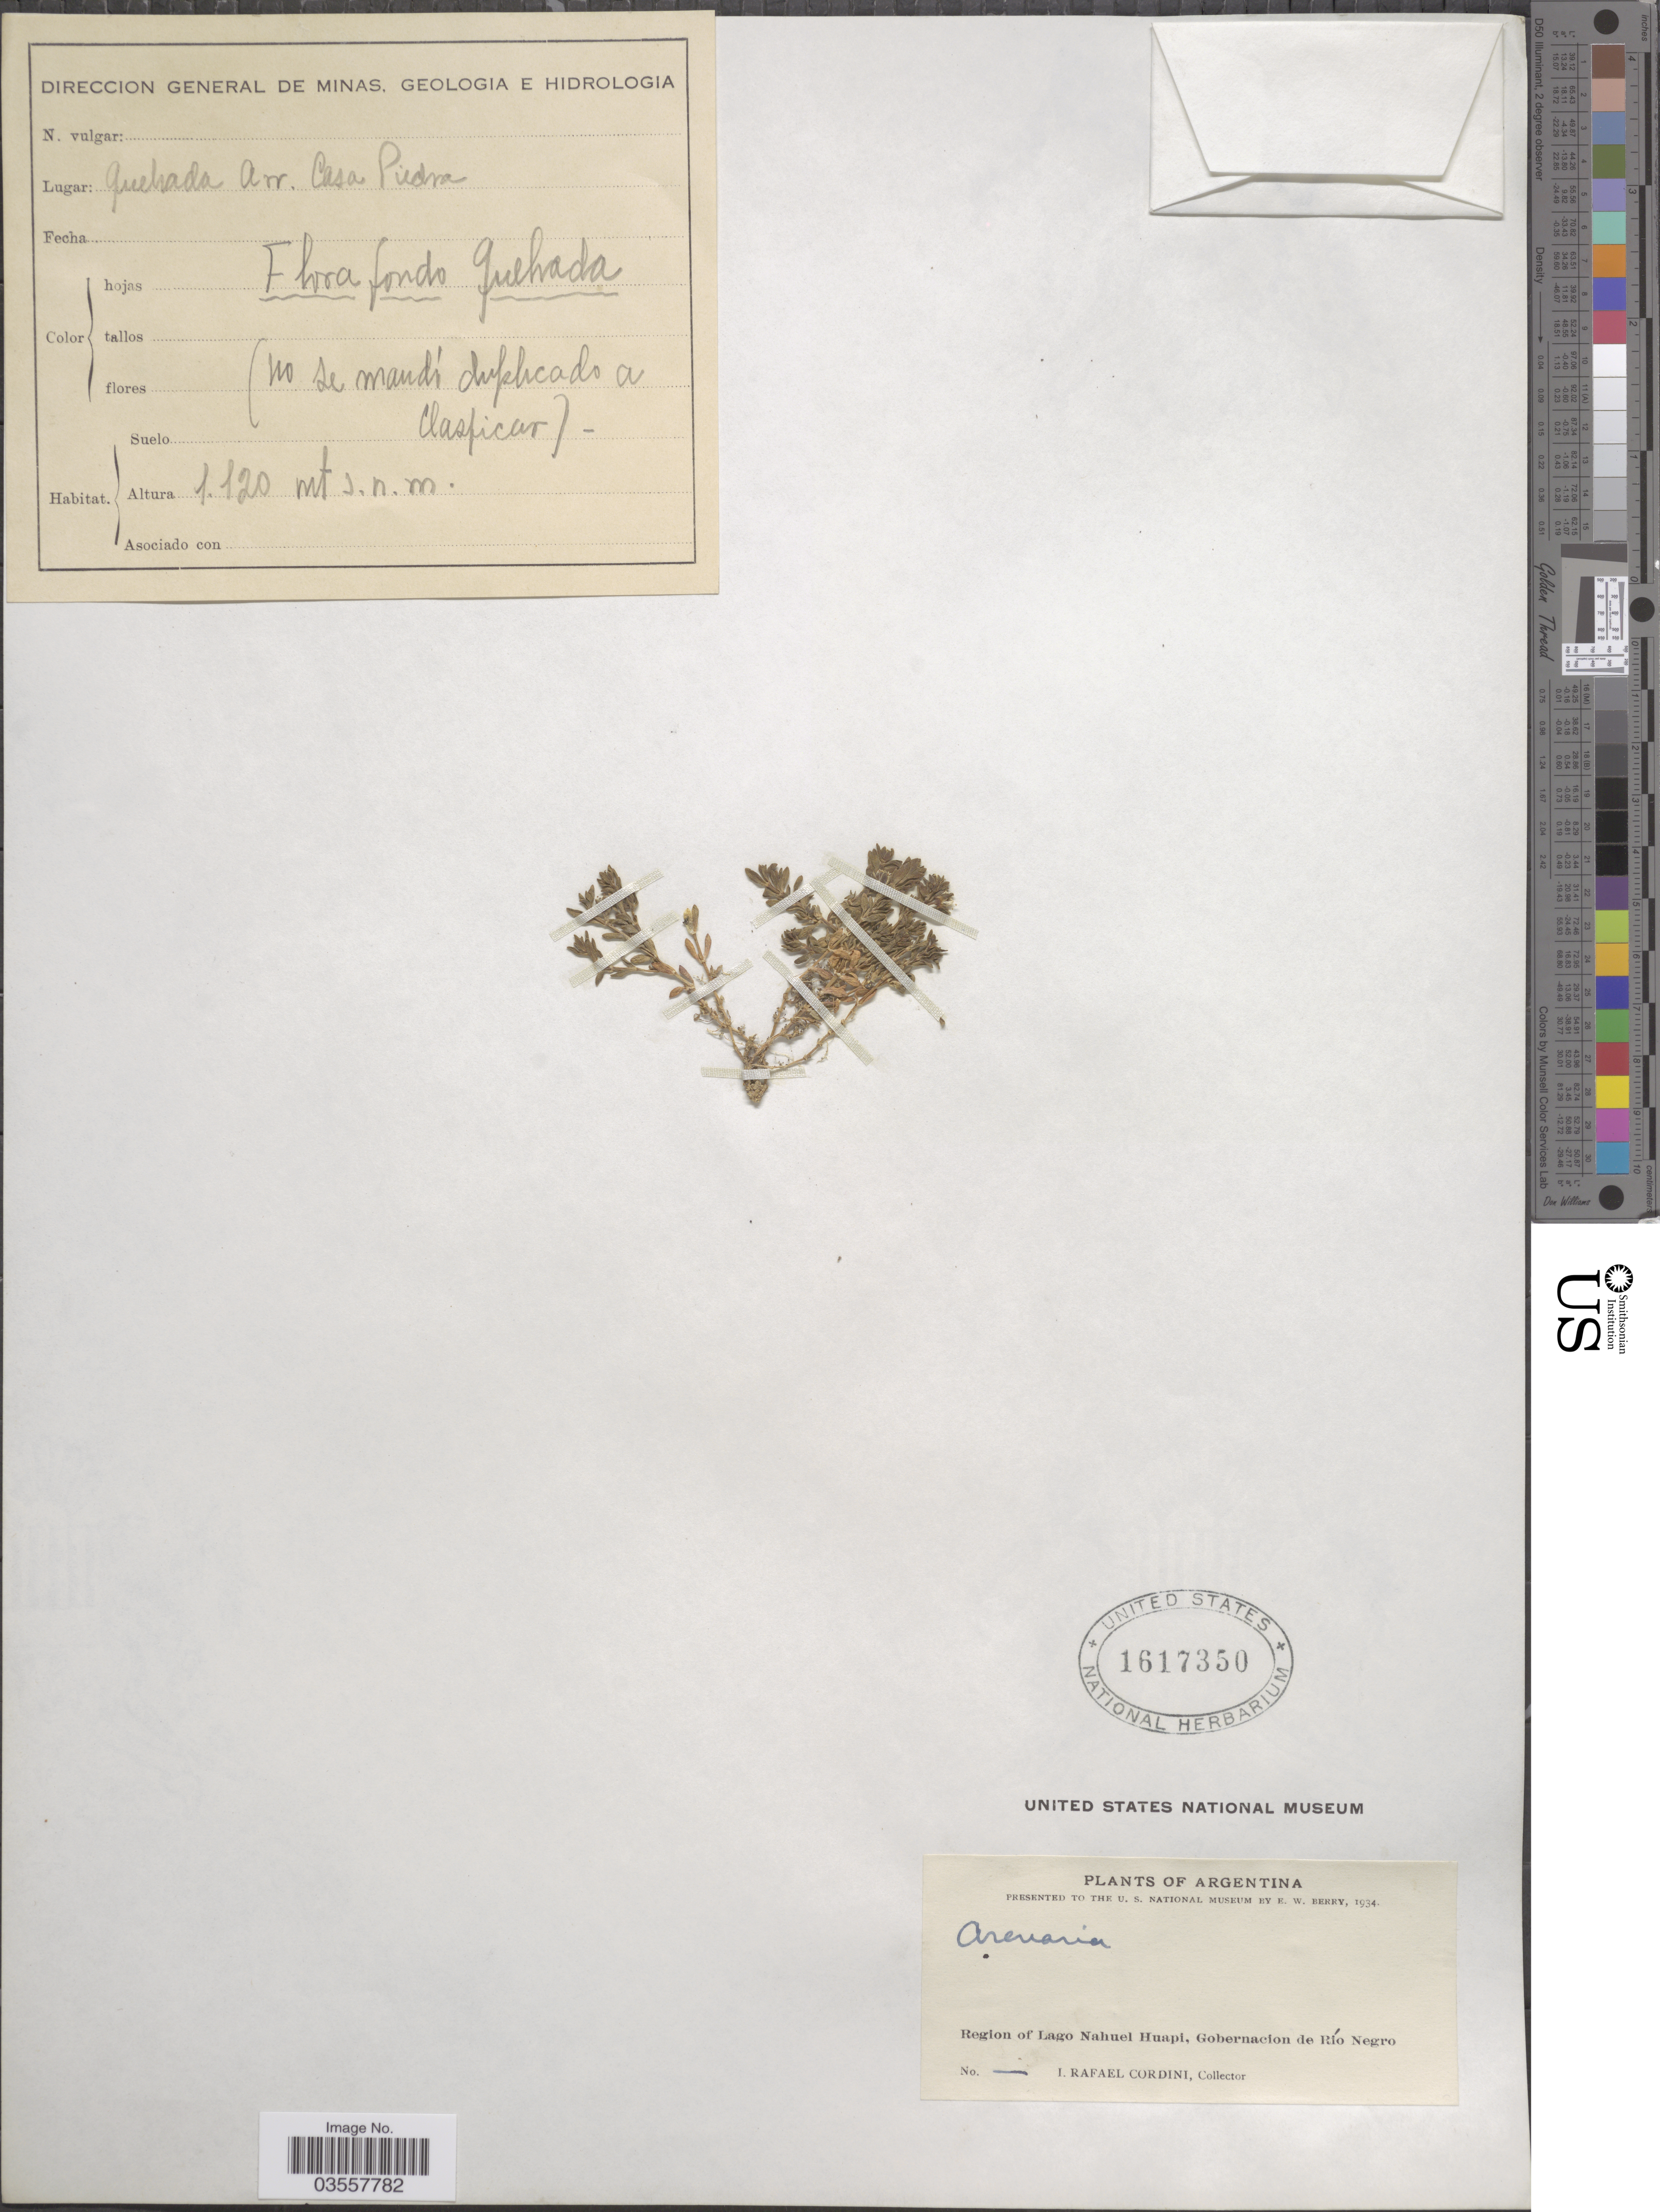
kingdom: Plantae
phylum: Tracheophyta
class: Magnoliopsida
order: Caryophyllales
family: Caryophyllaceae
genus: Arenaria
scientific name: Arenaria sp.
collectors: I. Cordini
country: Argentina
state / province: Rio Negro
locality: Region of Lago Nahuel Huapi, Gobernacion de Río Negro.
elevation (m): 1120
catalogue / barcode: US 1617350